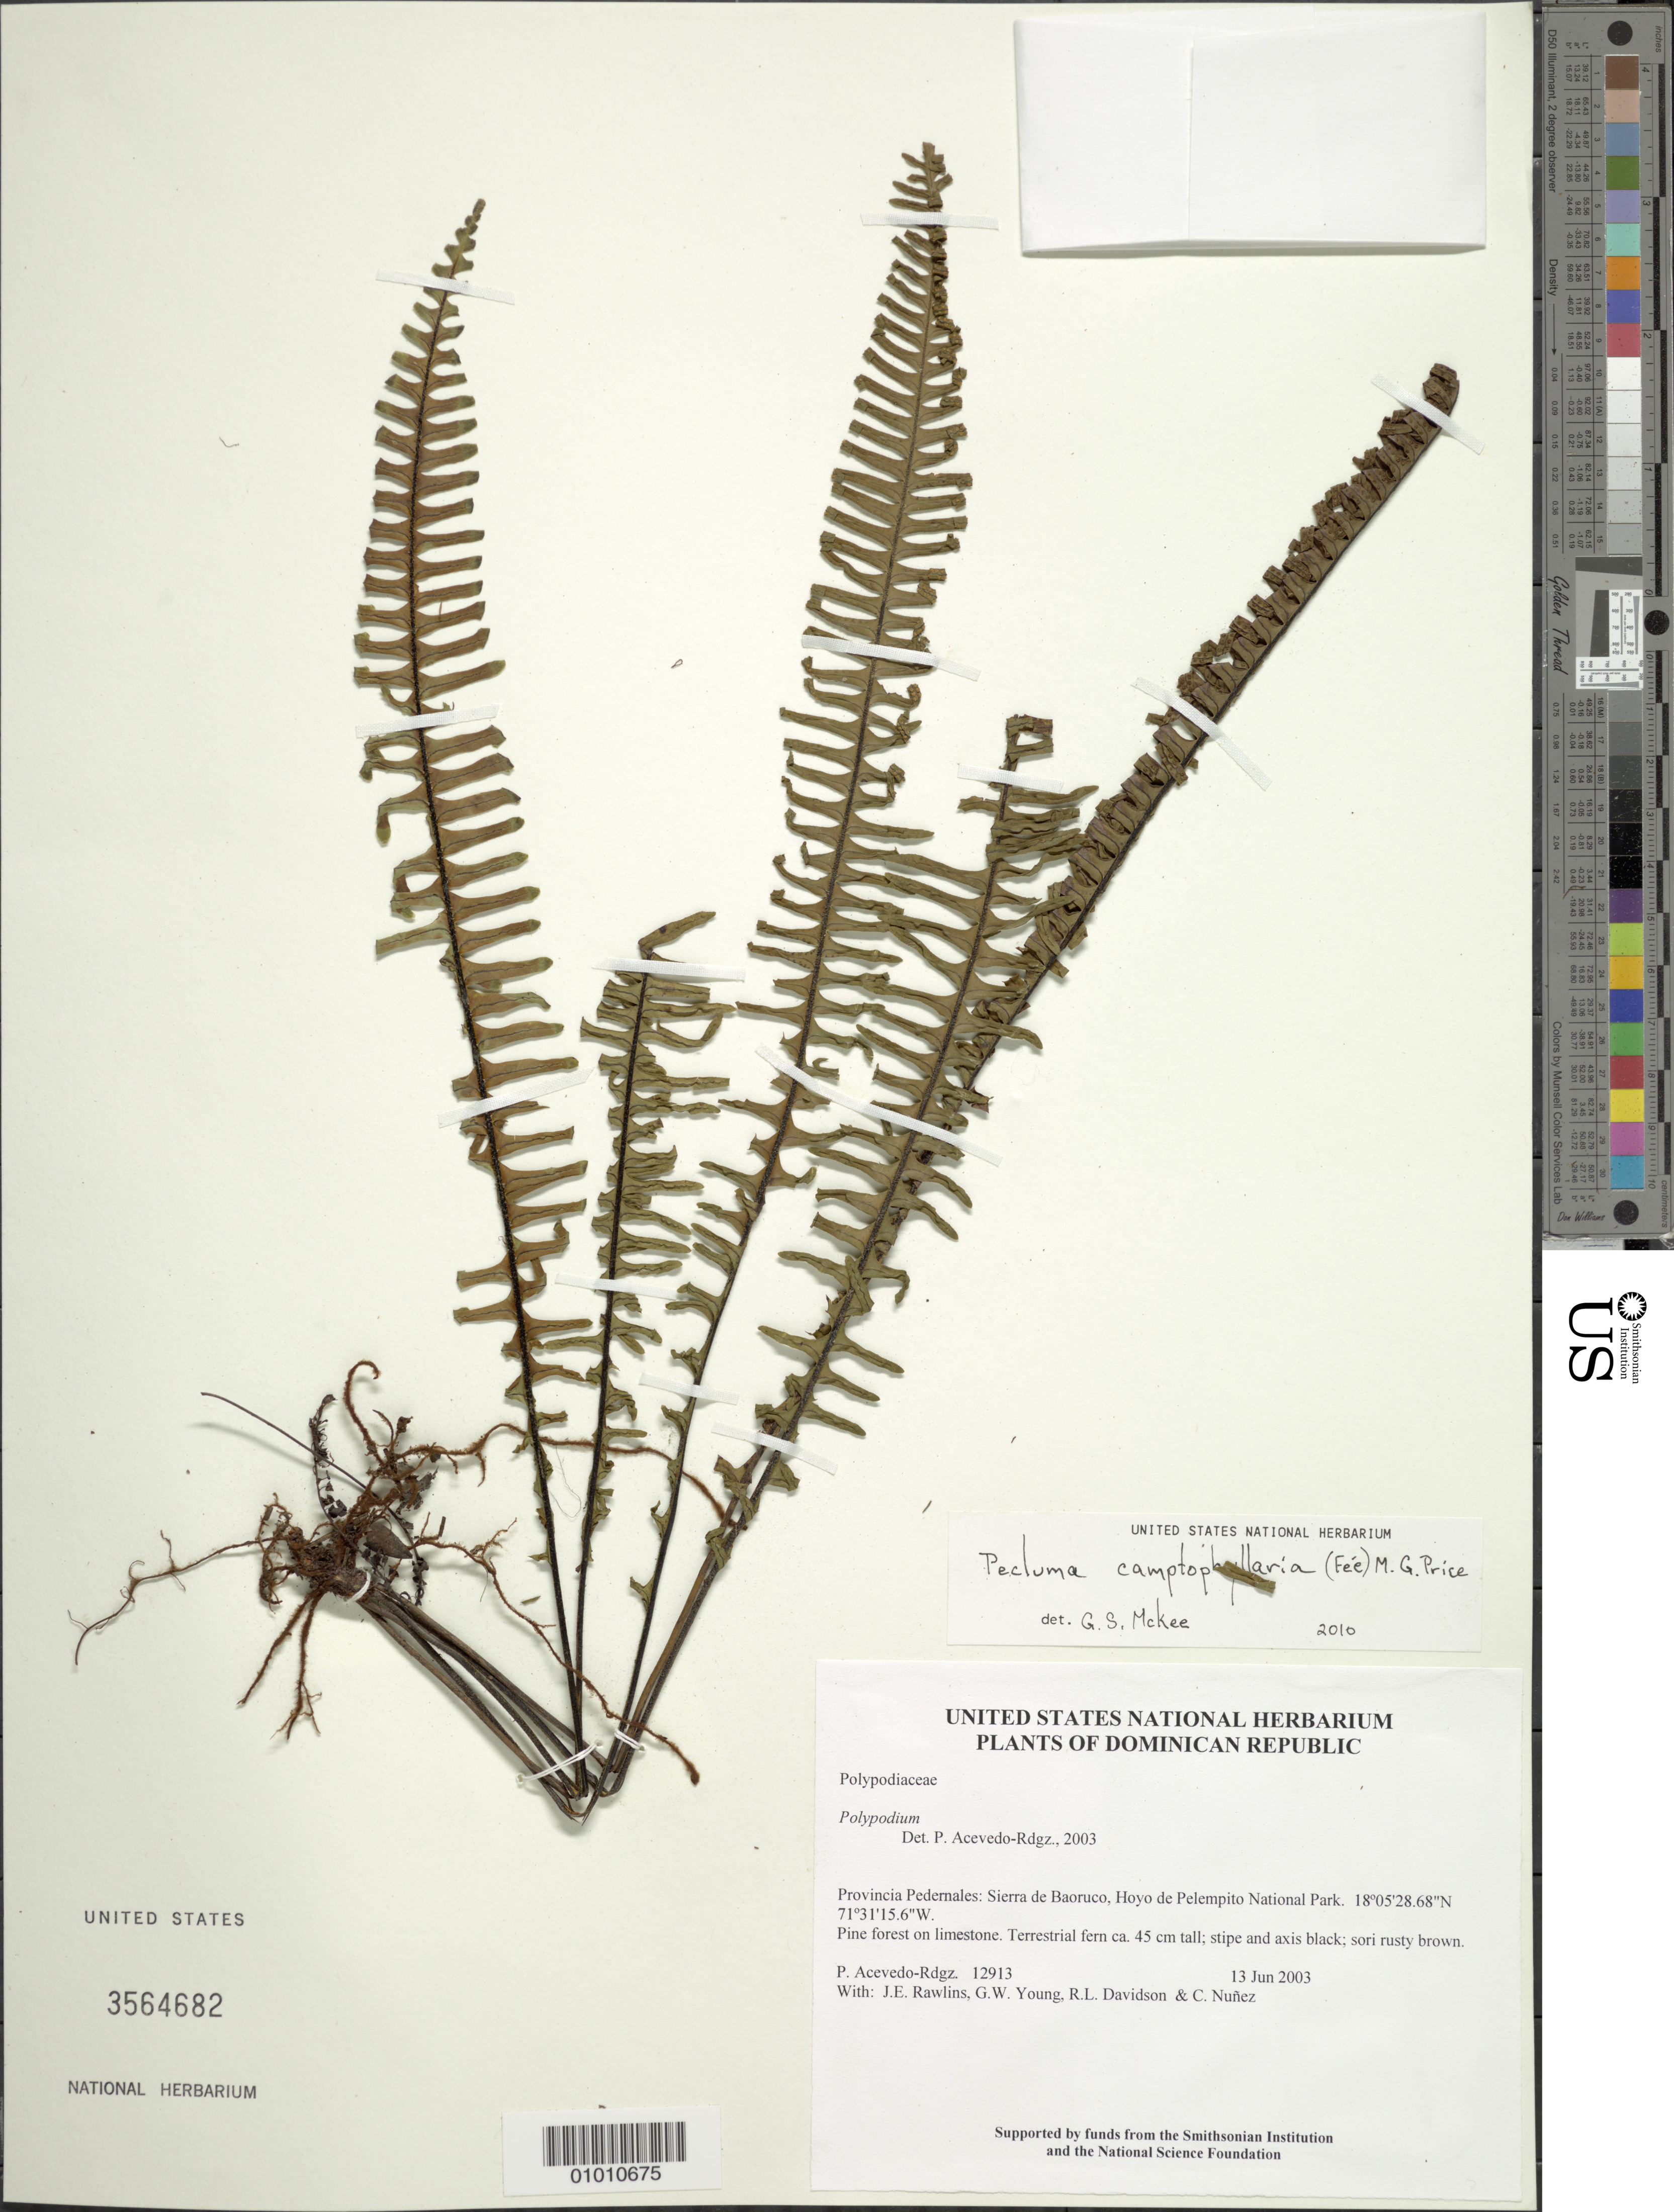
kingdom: Plantae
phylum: Tracheophyta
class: Polypodiopsida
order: Polypodiales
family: Polypodiaceae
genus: Pecluma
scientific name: Pecluma camptophyllaria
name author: (Fée) M.G. Price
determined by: McKee, G. S., (US), NMNH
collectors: P. Acevedo-Rodr., J. Rawlins, G. Young, R. Davidson & C. Nunez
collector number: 12913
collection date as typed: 13 Jun 2003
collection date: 2003-06-13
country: Dominican Republic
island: Hispaniola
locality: Provincia Pedernales: Sierra de Baoruco, Hoyo de Pelempito National Park.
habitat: Pine forest on limestone.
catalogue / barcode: US 3564682